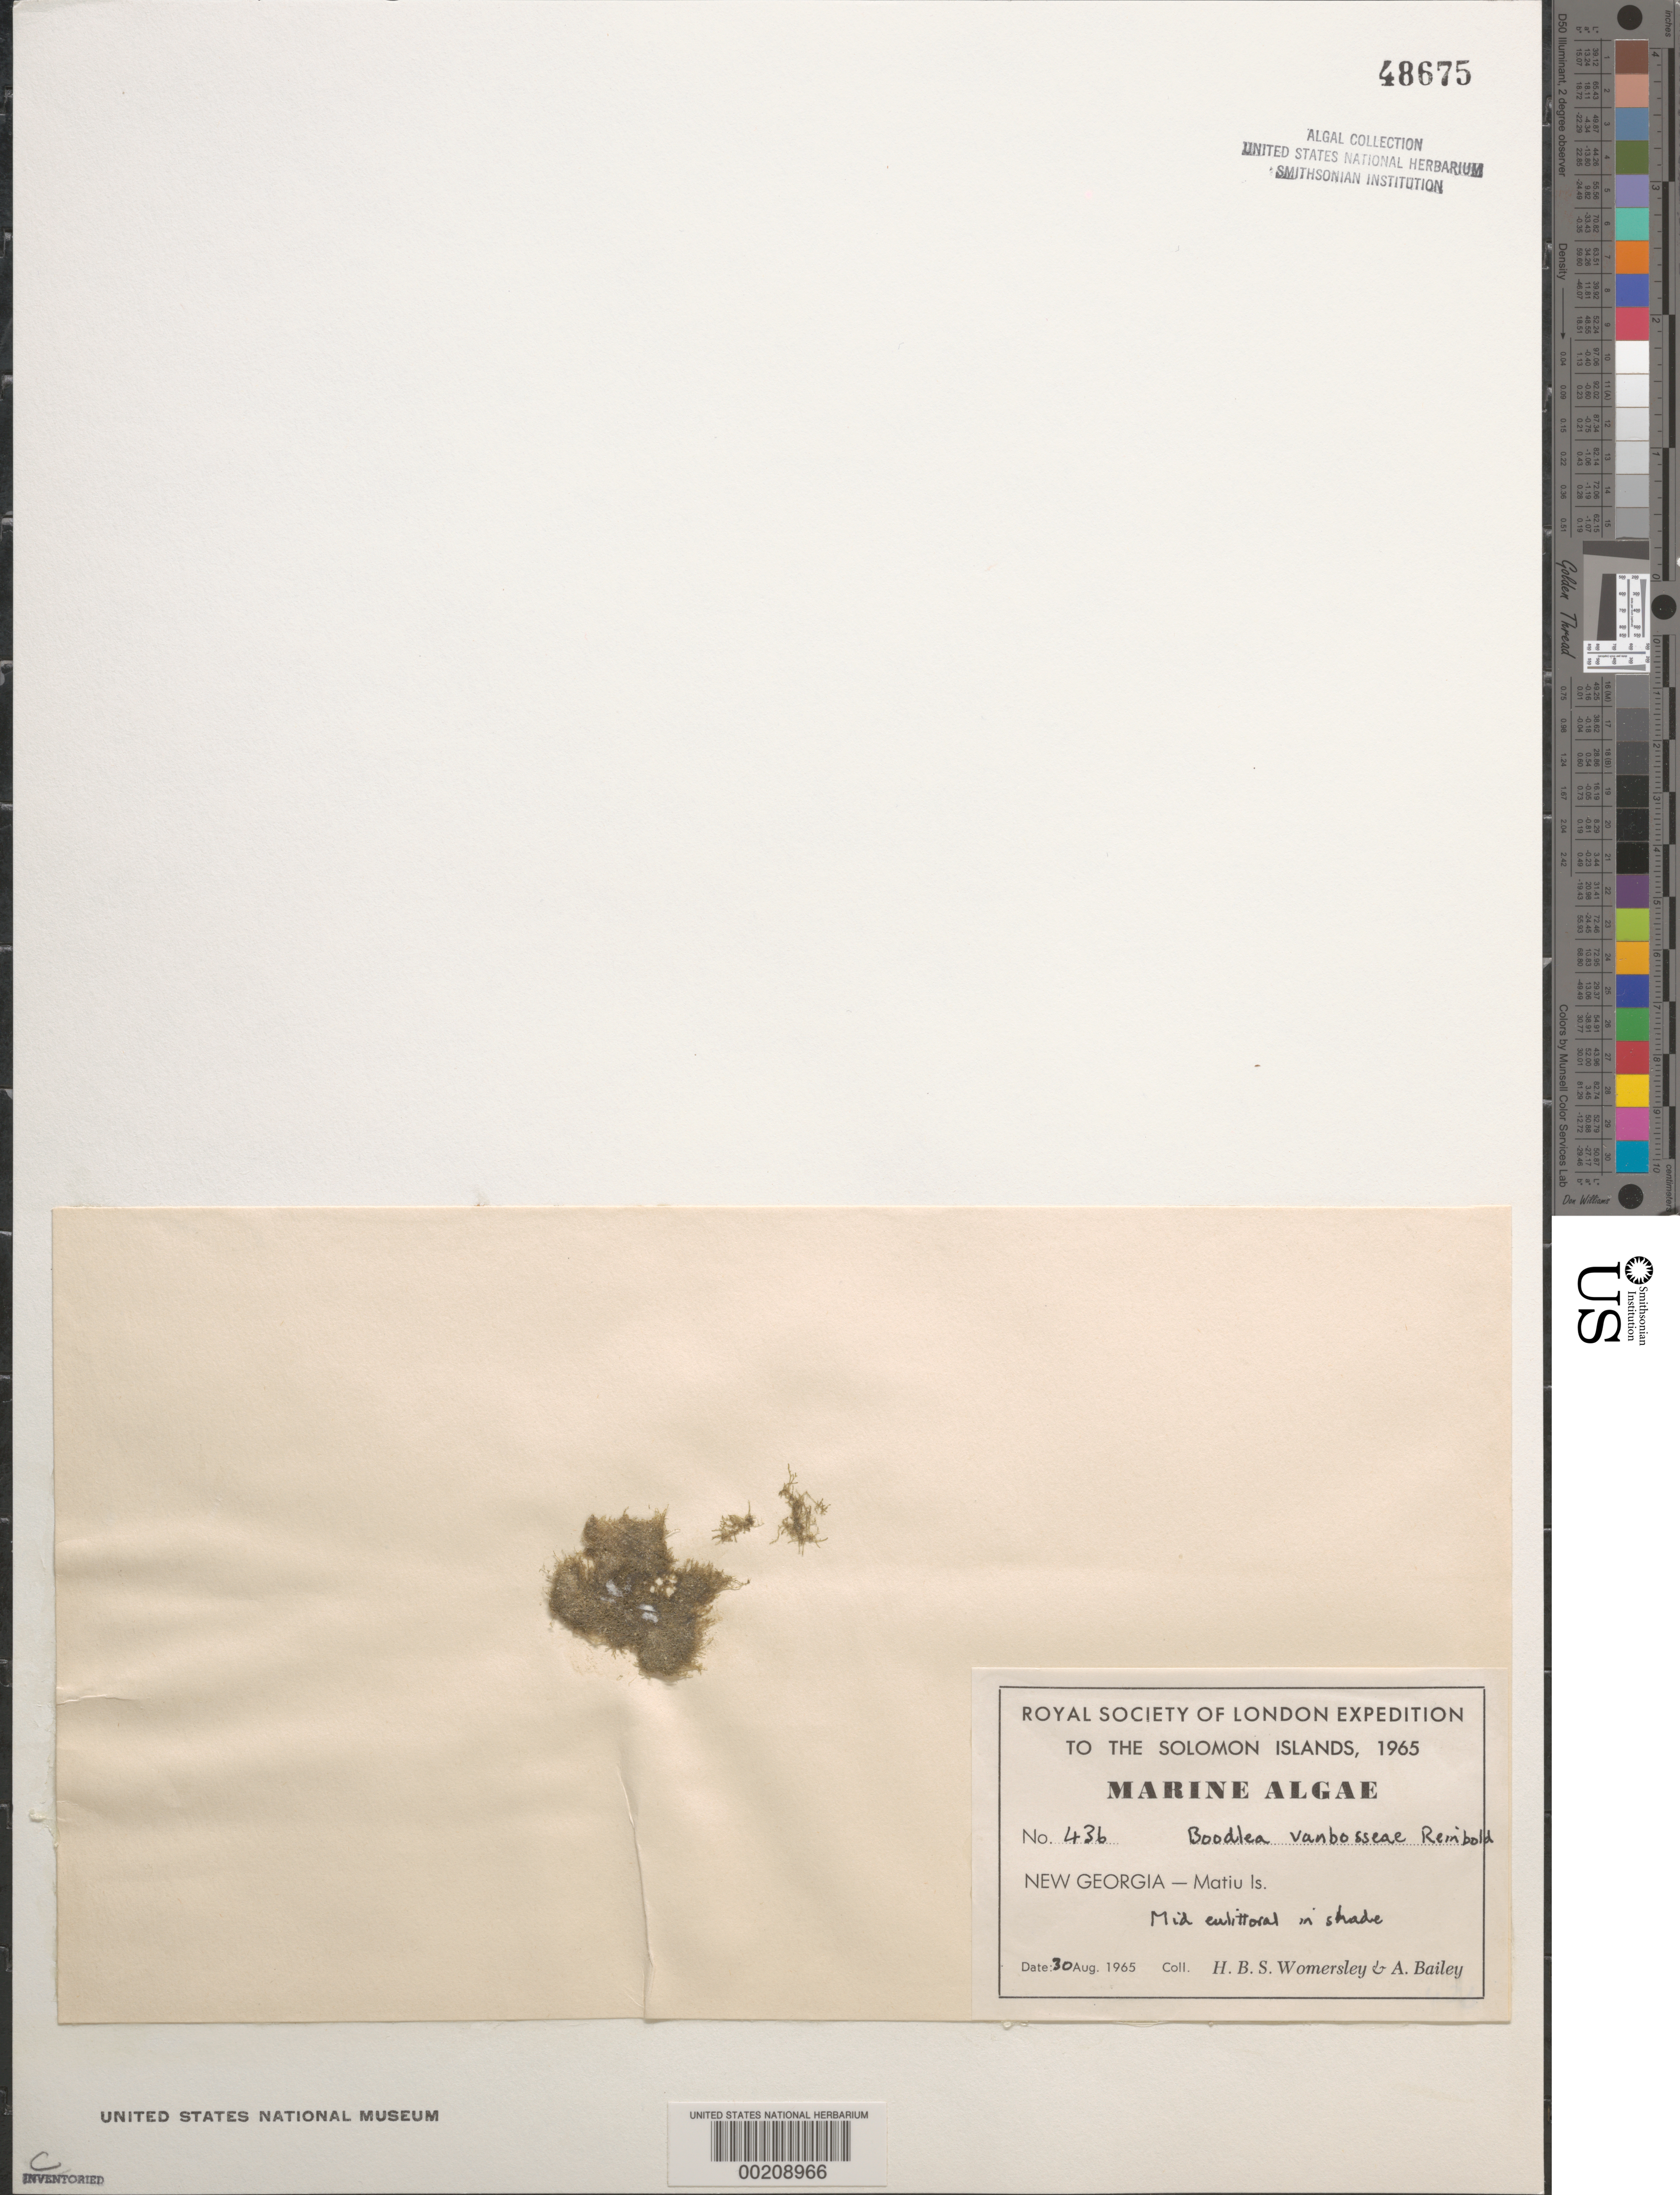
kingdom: Plantae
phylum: Chlorophyta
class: Ulvophyceae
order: Siphonocladales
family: Boodleaceae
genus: Boodlea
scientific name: Boodlea vanbosseae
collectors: H. B. S. Womersley & A. Bailey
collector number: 436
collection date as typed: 30 Aug 1965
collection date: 1965-08-30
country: Solomon Islands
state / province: Western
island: Matiu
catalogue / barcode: US 48675